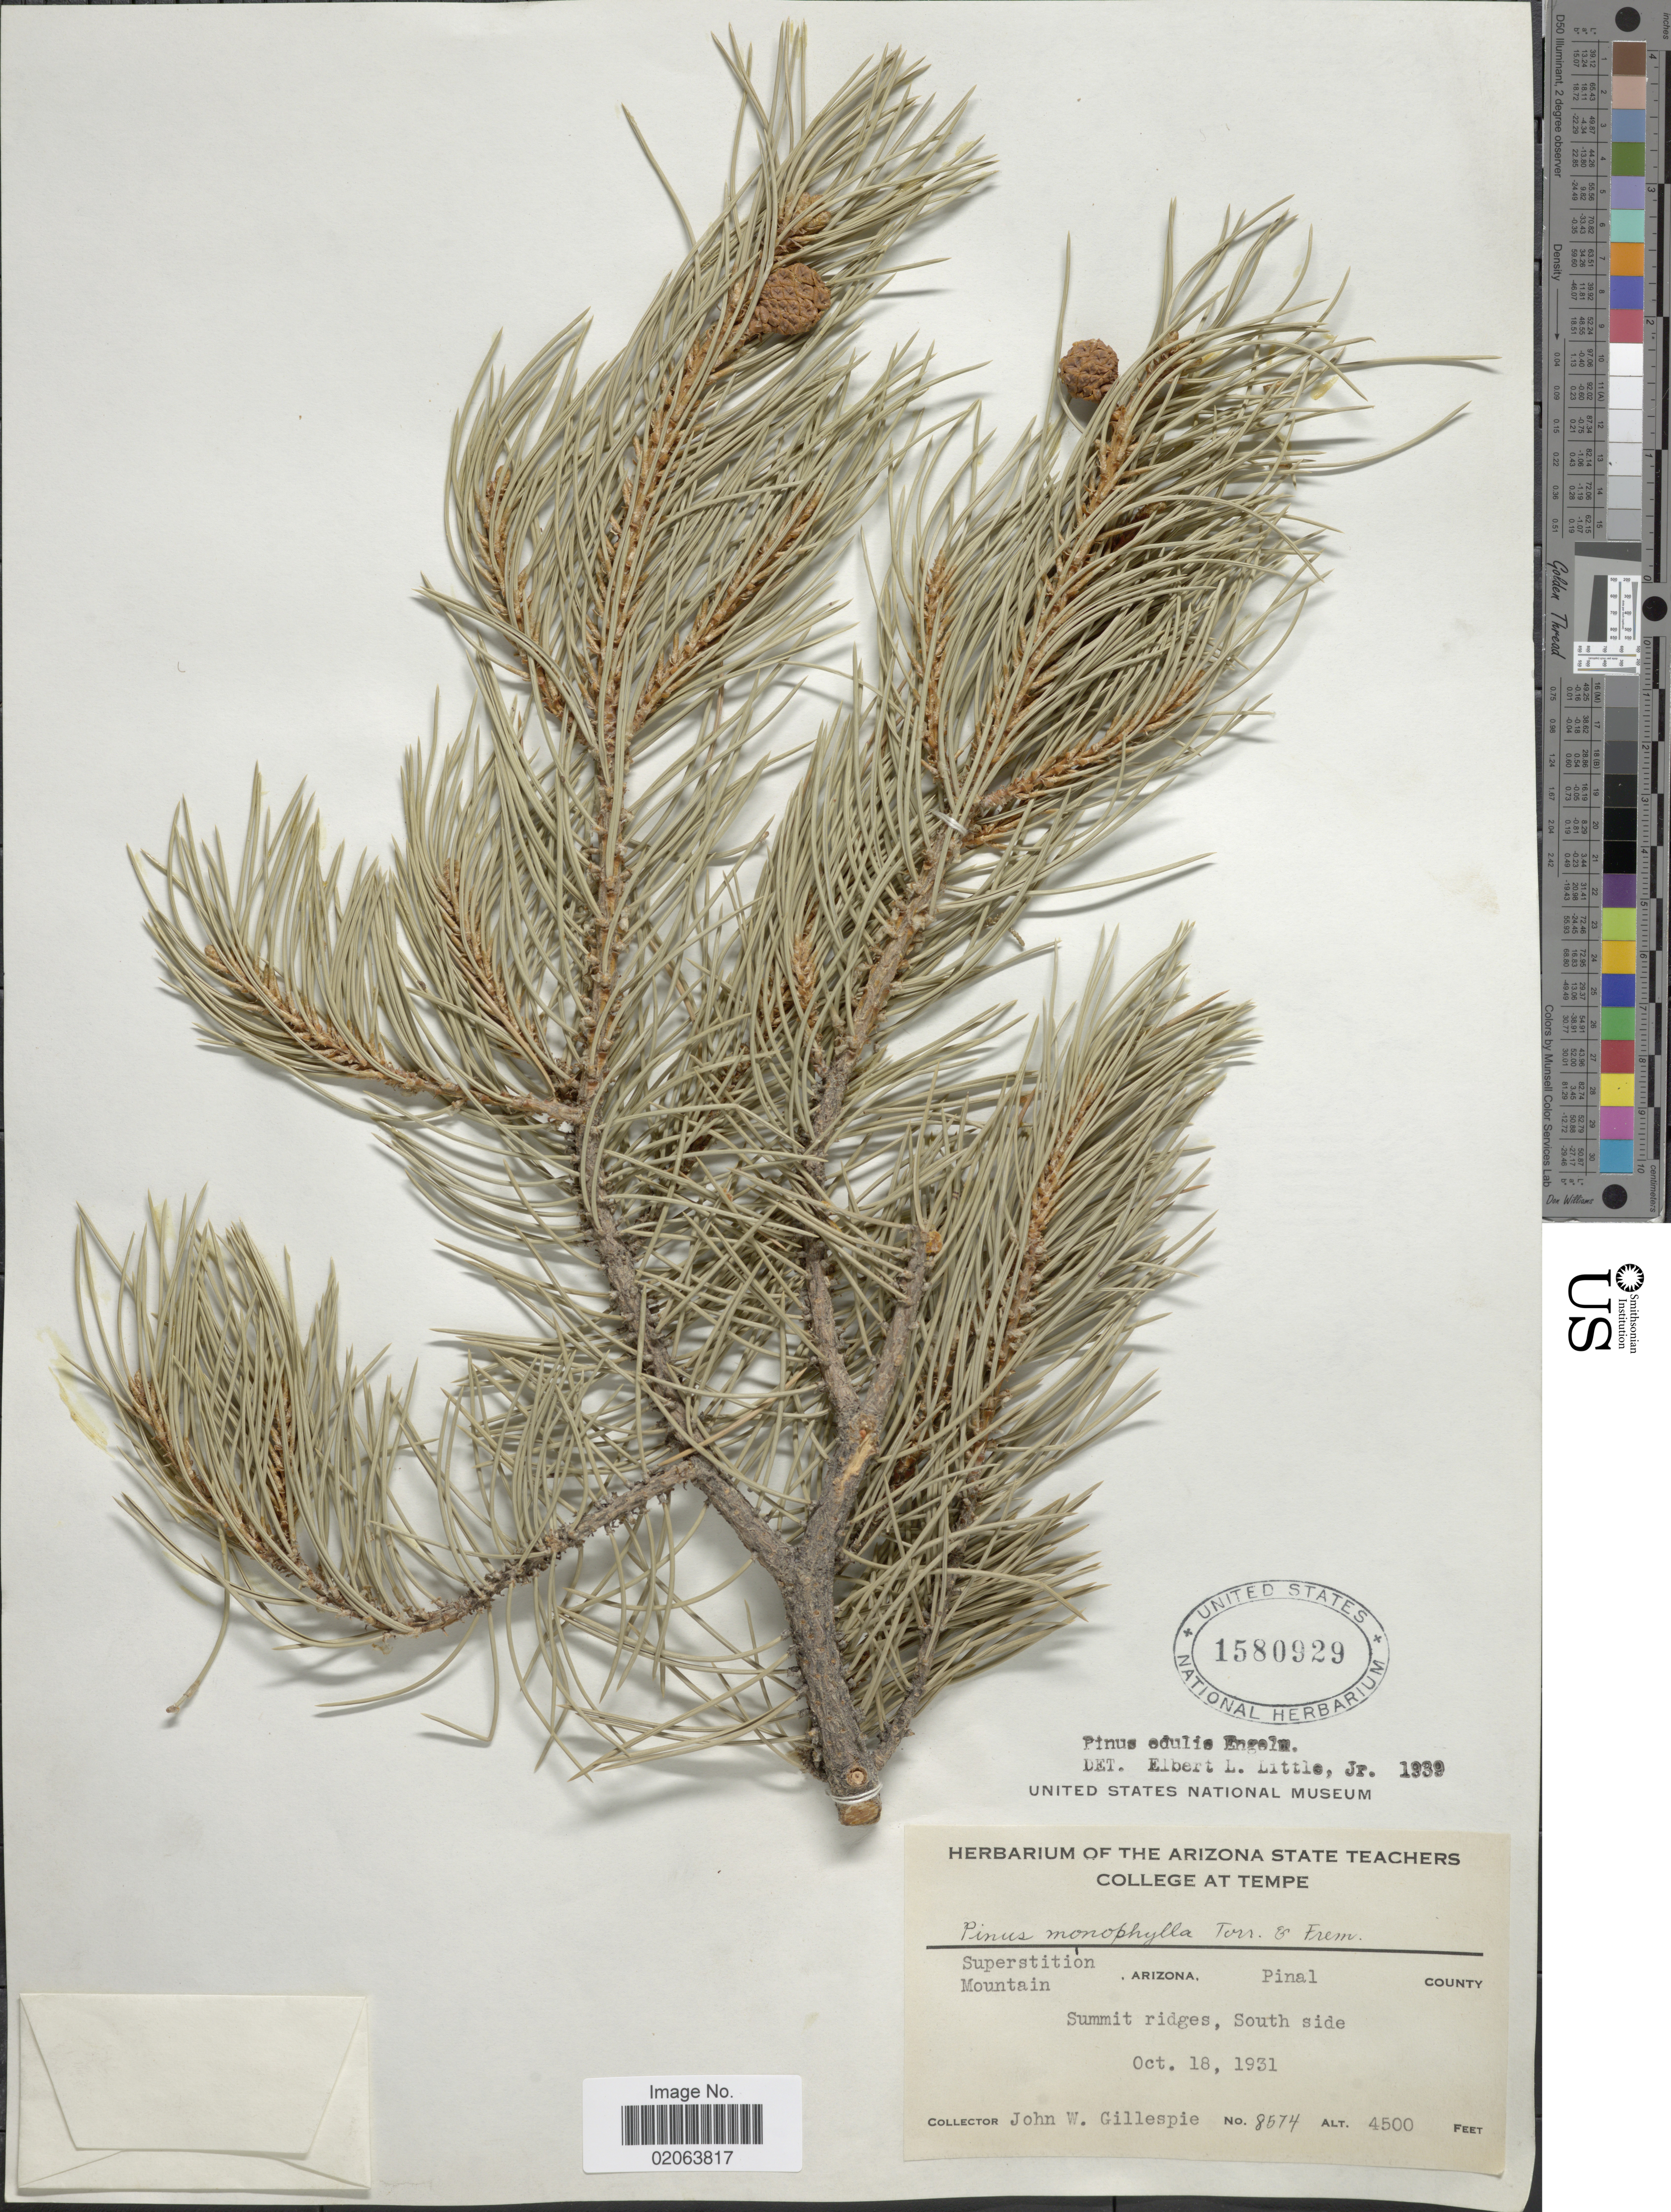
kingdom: Plantae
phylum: Tracheophyta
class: Pinopsida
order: Pinales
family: Pinaceae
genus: Pinus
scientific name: Pinus edulis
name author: Engelm.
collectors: J. W. Gillespie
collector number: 8574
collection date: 1931-10-18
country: United States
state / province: Arizona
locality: Superstition Mountain. Pinal County. Summit ridges, South side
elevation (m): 1372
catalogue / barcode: US 1580929